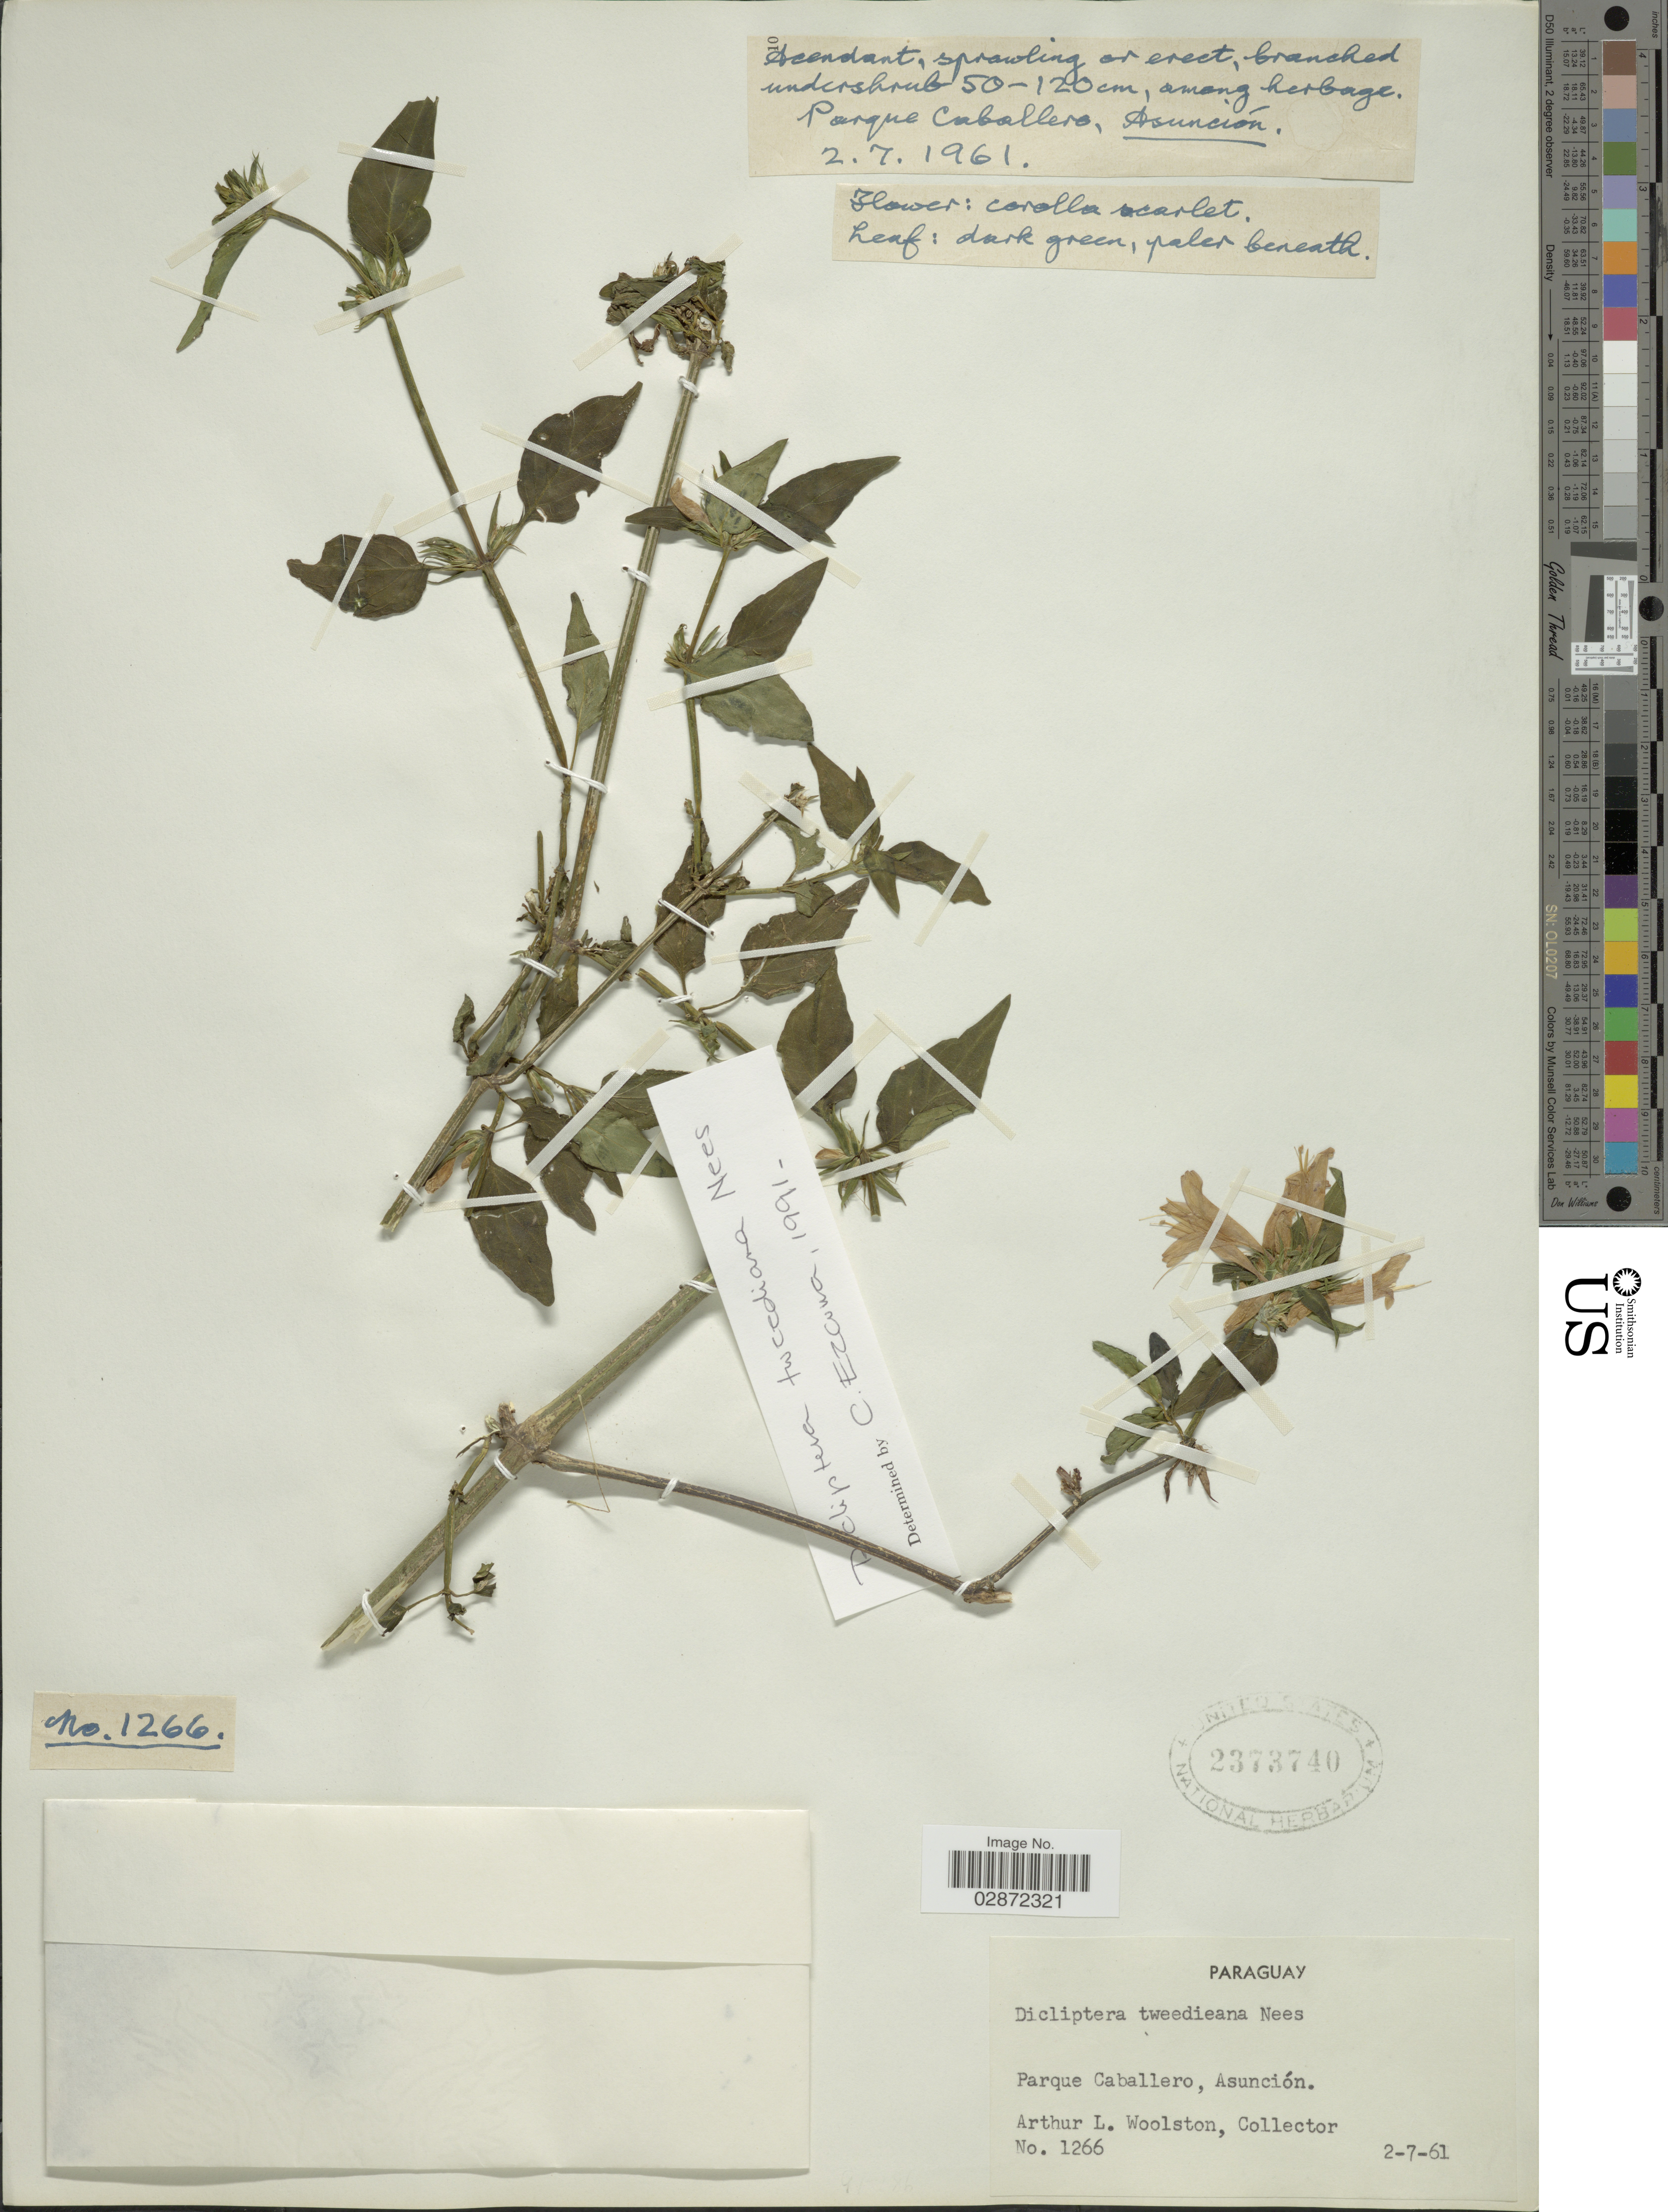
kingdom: Plantae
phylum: Tracheophyta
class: Magnoliopsida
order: Lamiales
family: Acanthaceae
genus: Dicliptera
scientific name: Dicliptera squarrosa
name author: Nees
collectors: A. L. Woolston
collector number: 1266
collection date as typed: Transcribed d/m/y: 2/7/61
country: Paraguay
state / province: Asuncion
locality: Parque Caballero.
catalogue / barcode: US 2373740